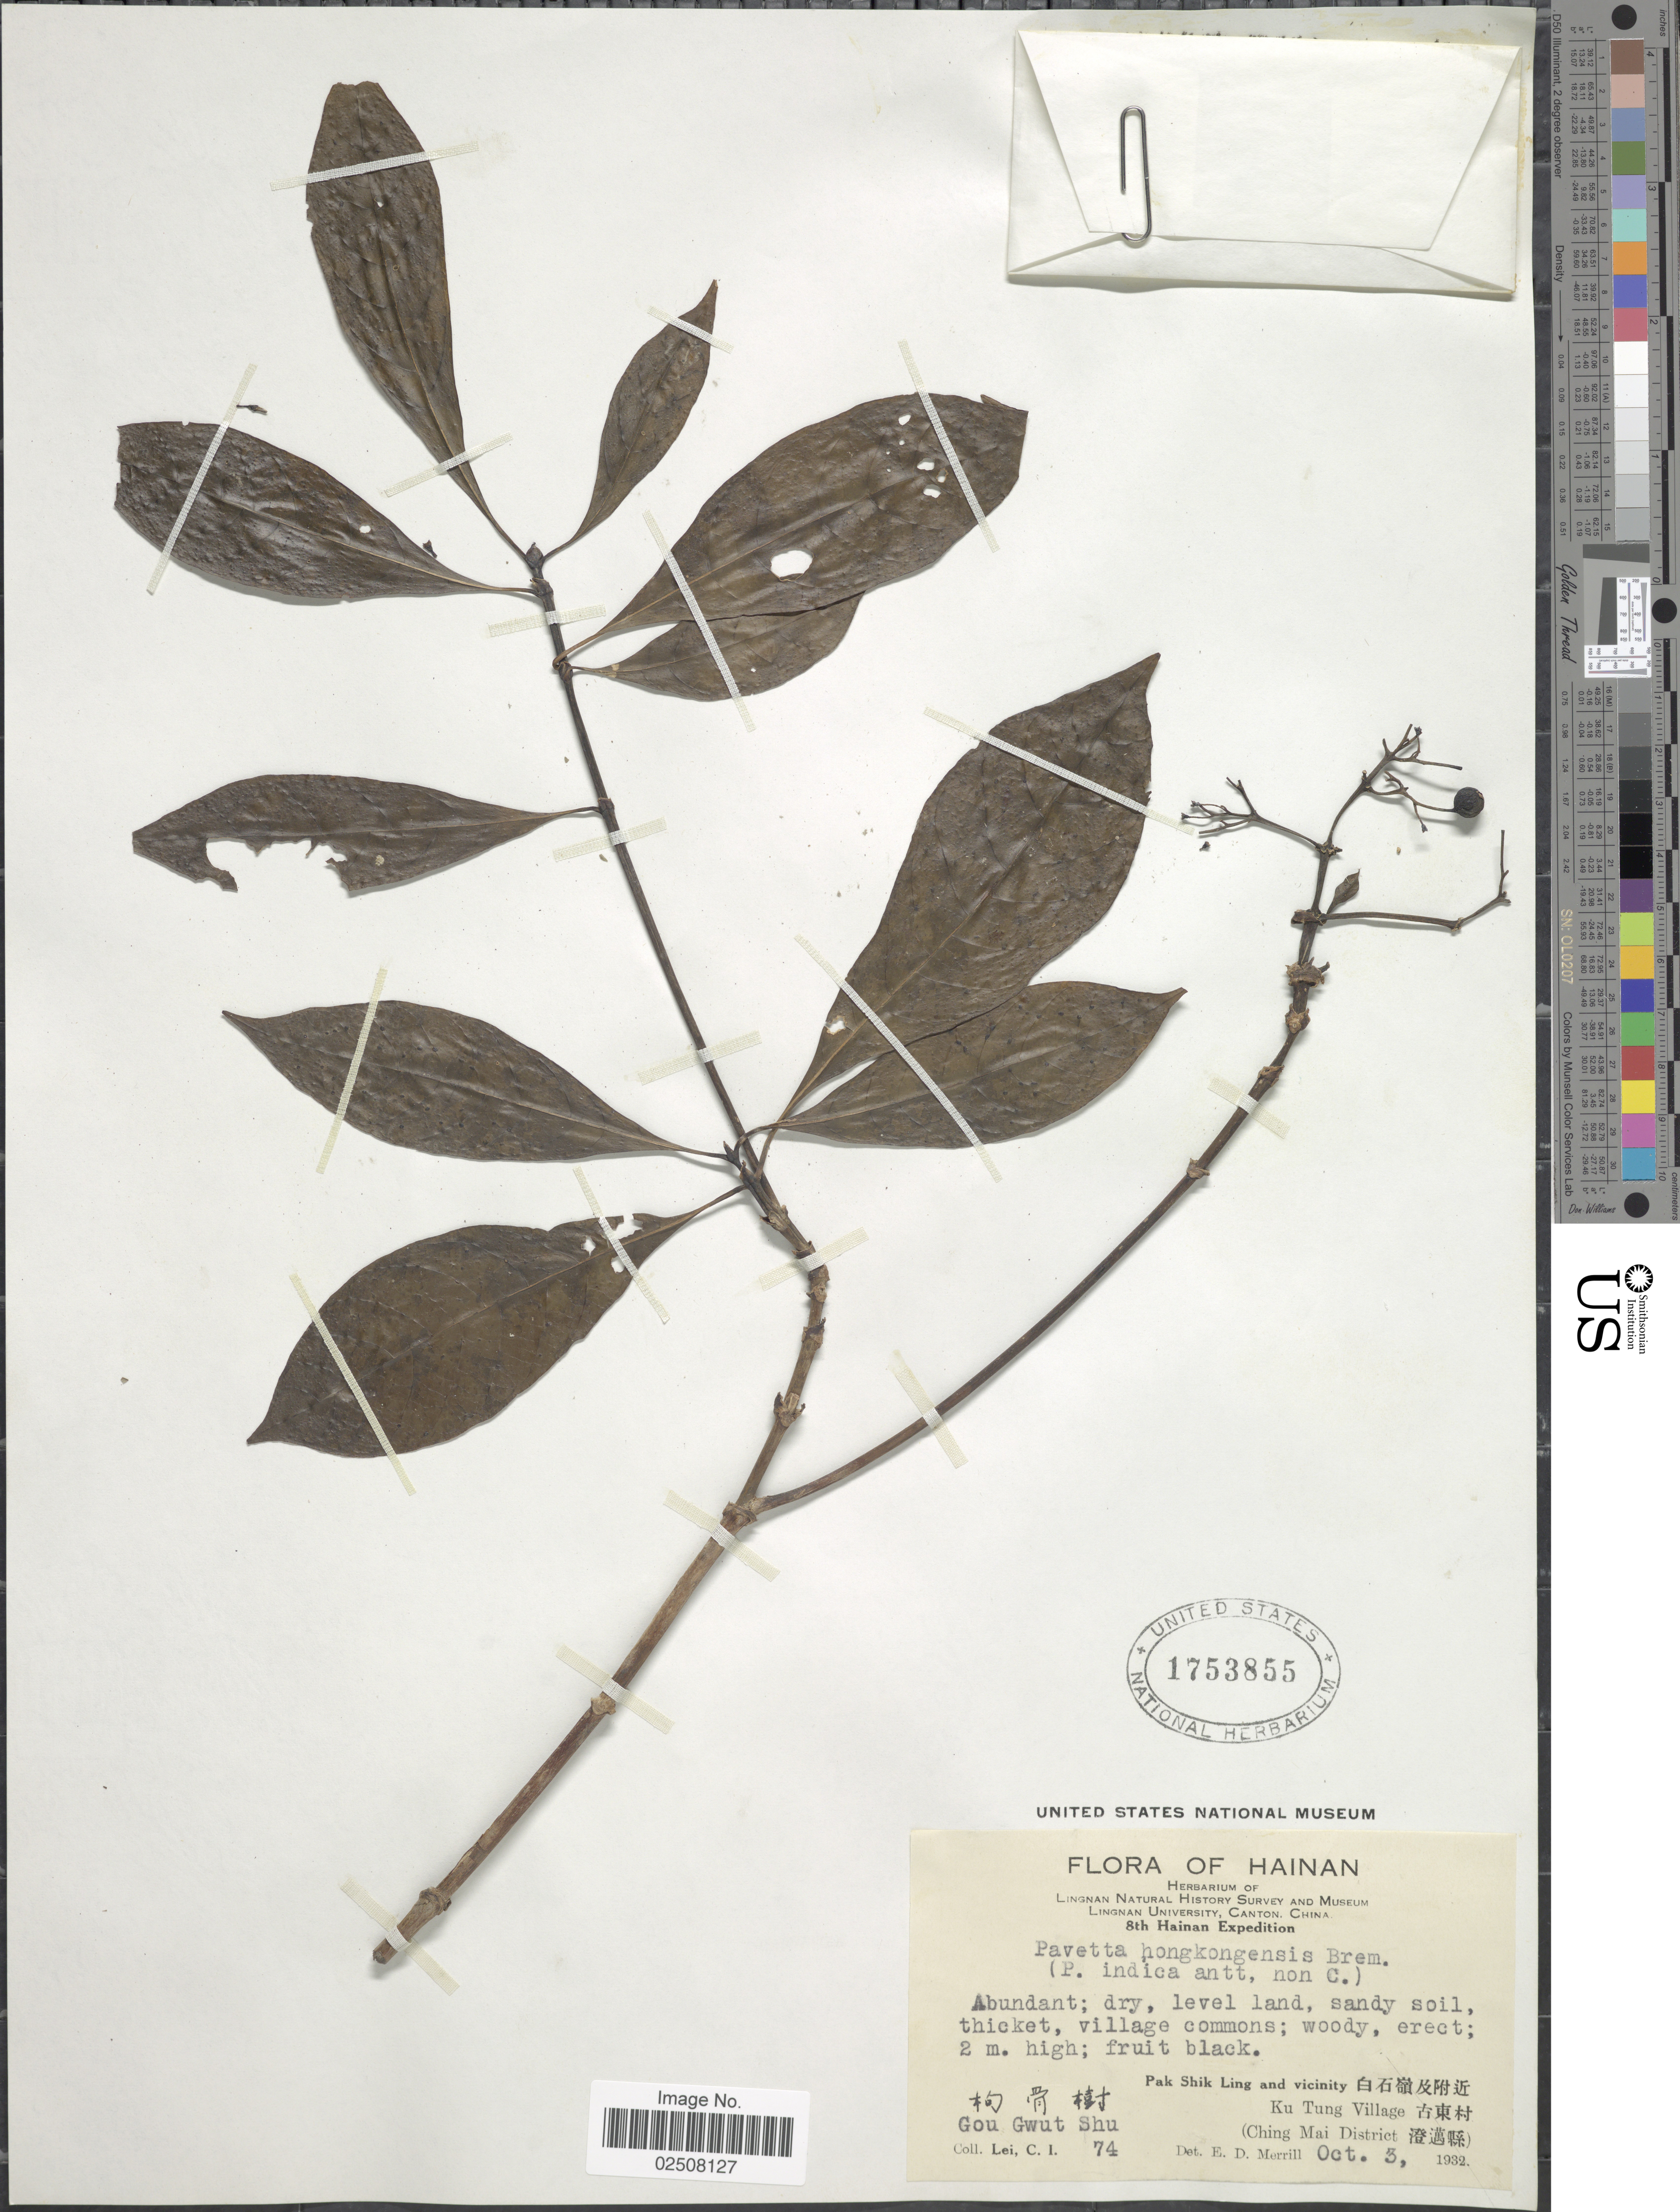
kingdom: Plantae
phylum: Tracheophyta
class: Magnoliopsida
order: Gentianales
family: Rubiaceae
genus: Pavetta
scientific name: Pavetta hongkongensis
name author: Bremek.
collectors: C. I. Lei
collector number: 74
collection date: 1932-10-03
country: China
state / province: Hainan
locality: Abundant; dry, level land, sandy soil, thicket, village commons; woody, Pak Shik Ling and vicinity X, Ku Tung Village X, Gou Gwut Shu X, (Ching Mai District X)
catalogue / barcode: US 1753855